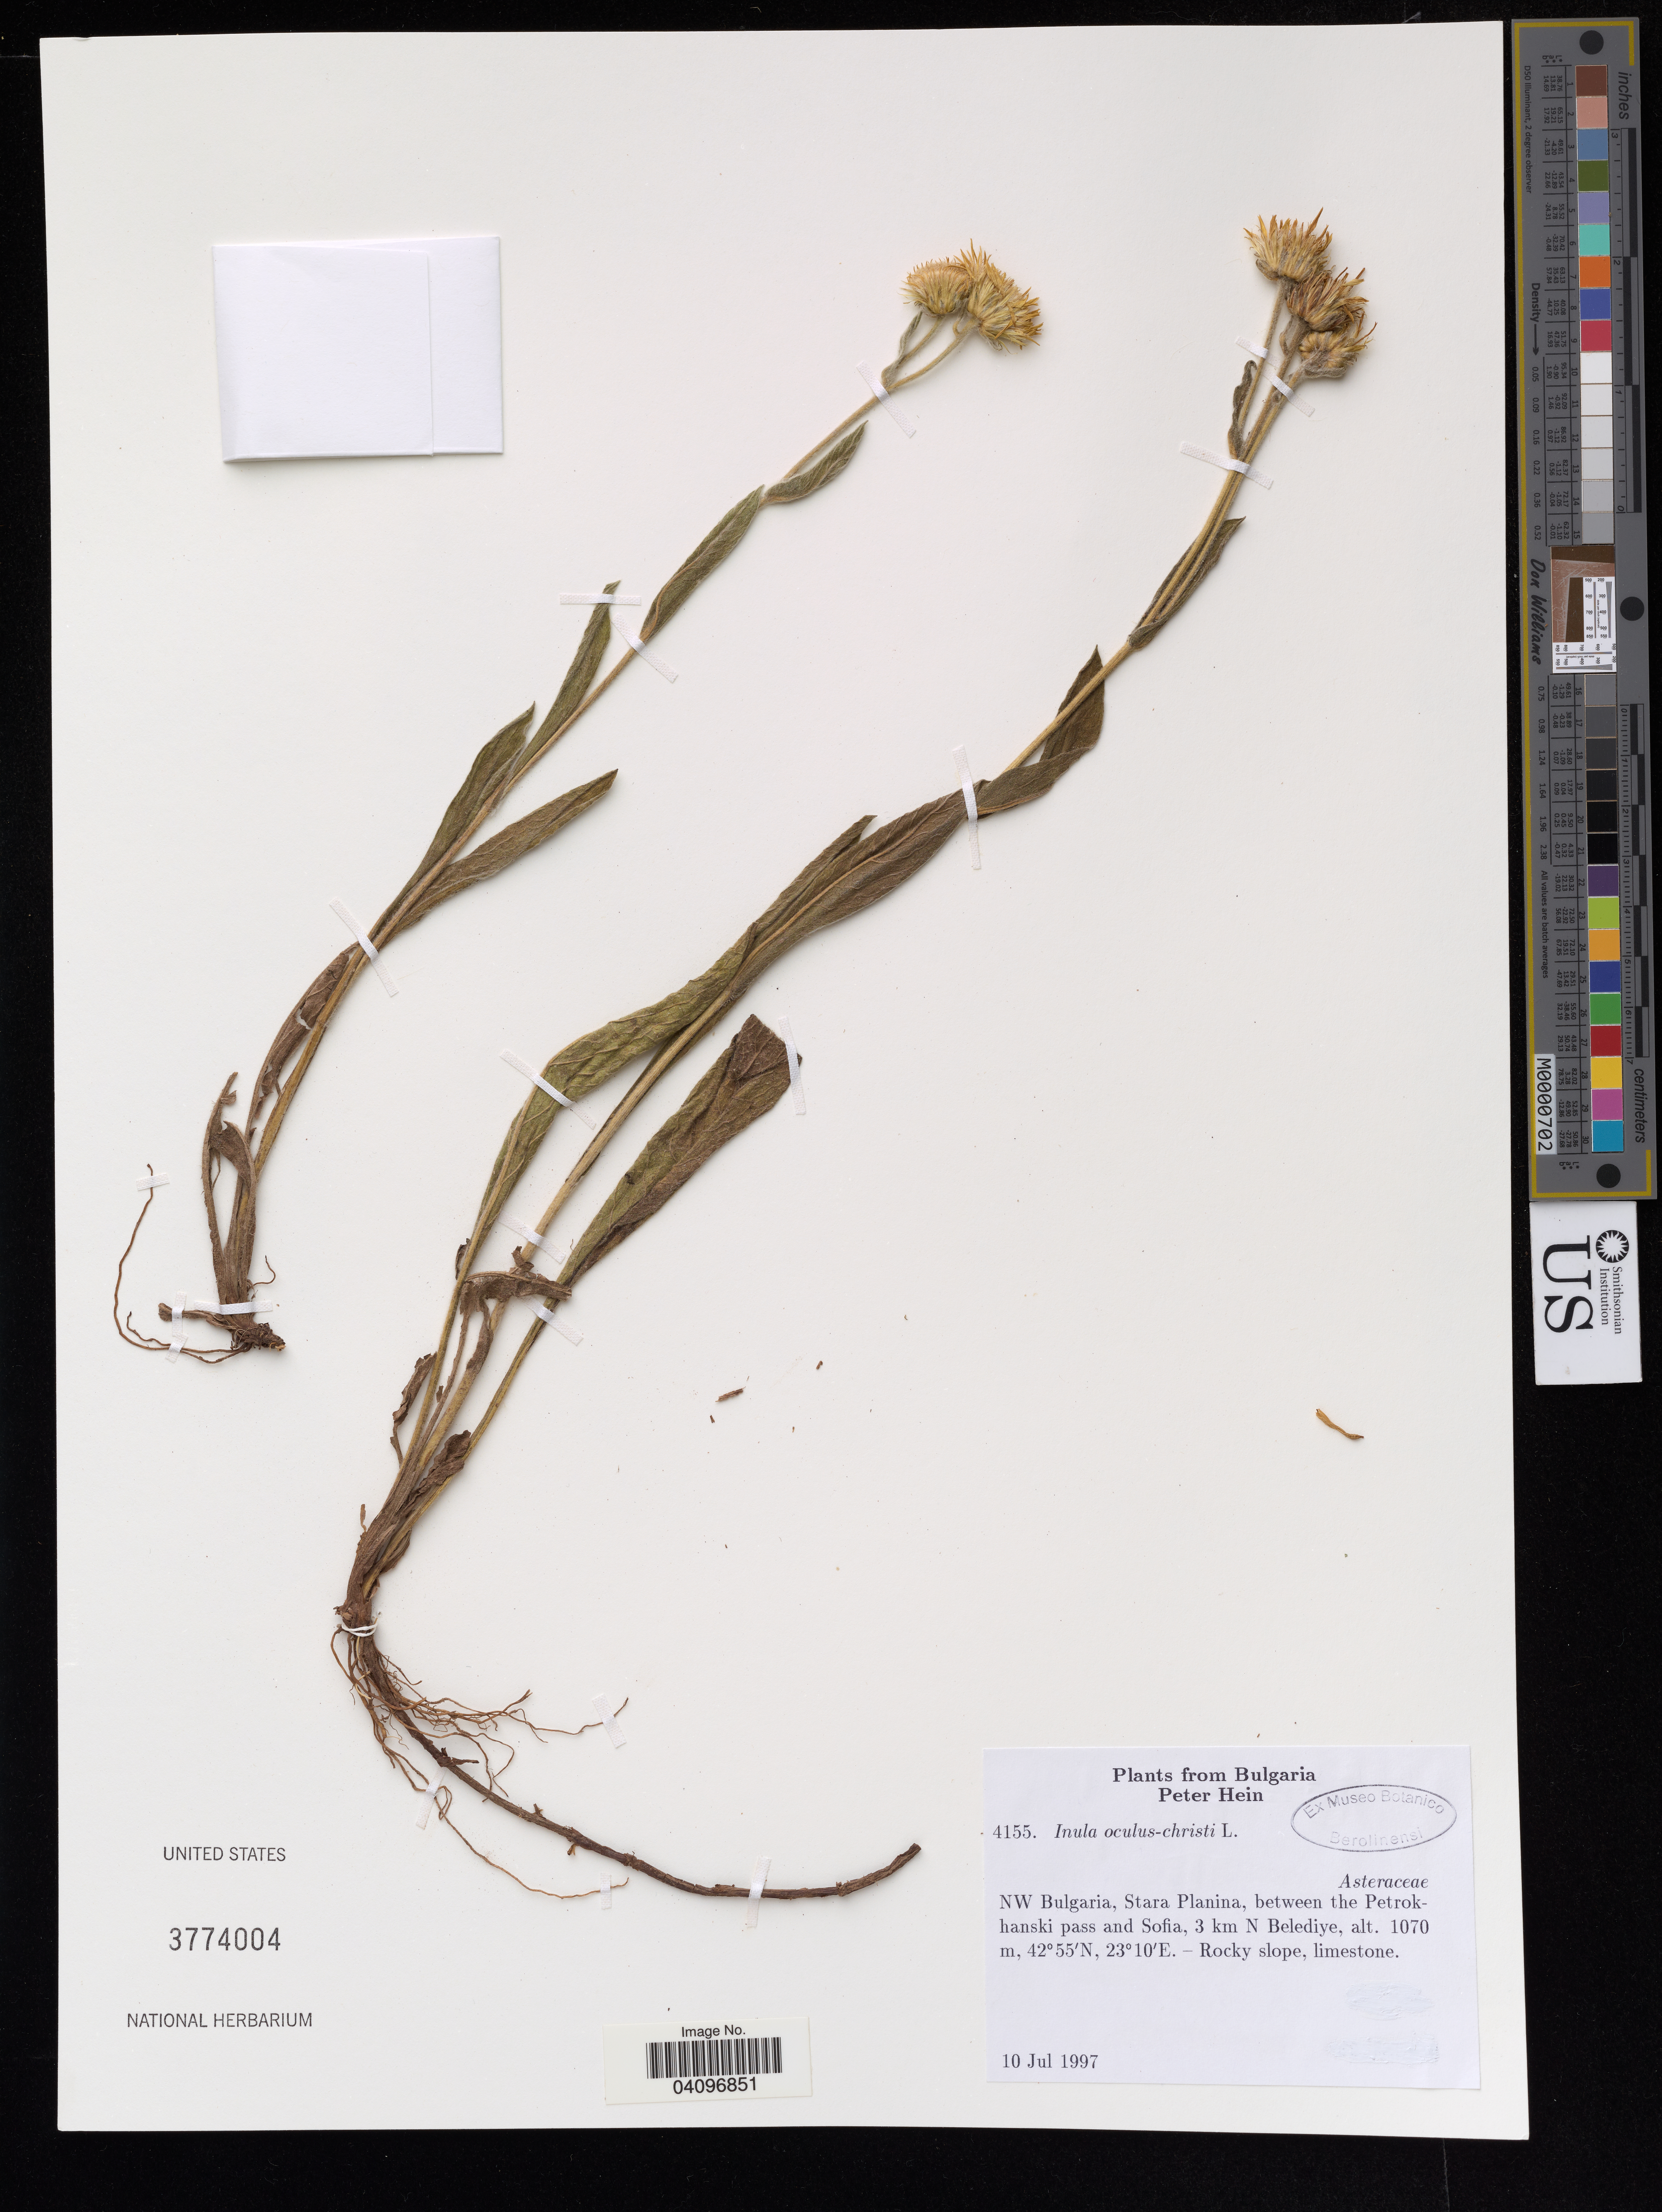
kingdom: Plantae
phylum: Tracheophyta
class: Magnoliopsida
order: Asterales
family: Asteraceae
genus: Inula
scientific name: Inula oculus-christi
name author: L.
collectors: P. Hein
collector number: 4155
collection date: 1997-07-10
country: Bulgaria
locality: NW Bulgaria, Stara Planina, between the Petrok- hanski pass and Sofia, 3 km N Belediye.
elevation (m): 1070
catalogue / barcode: US 3774004